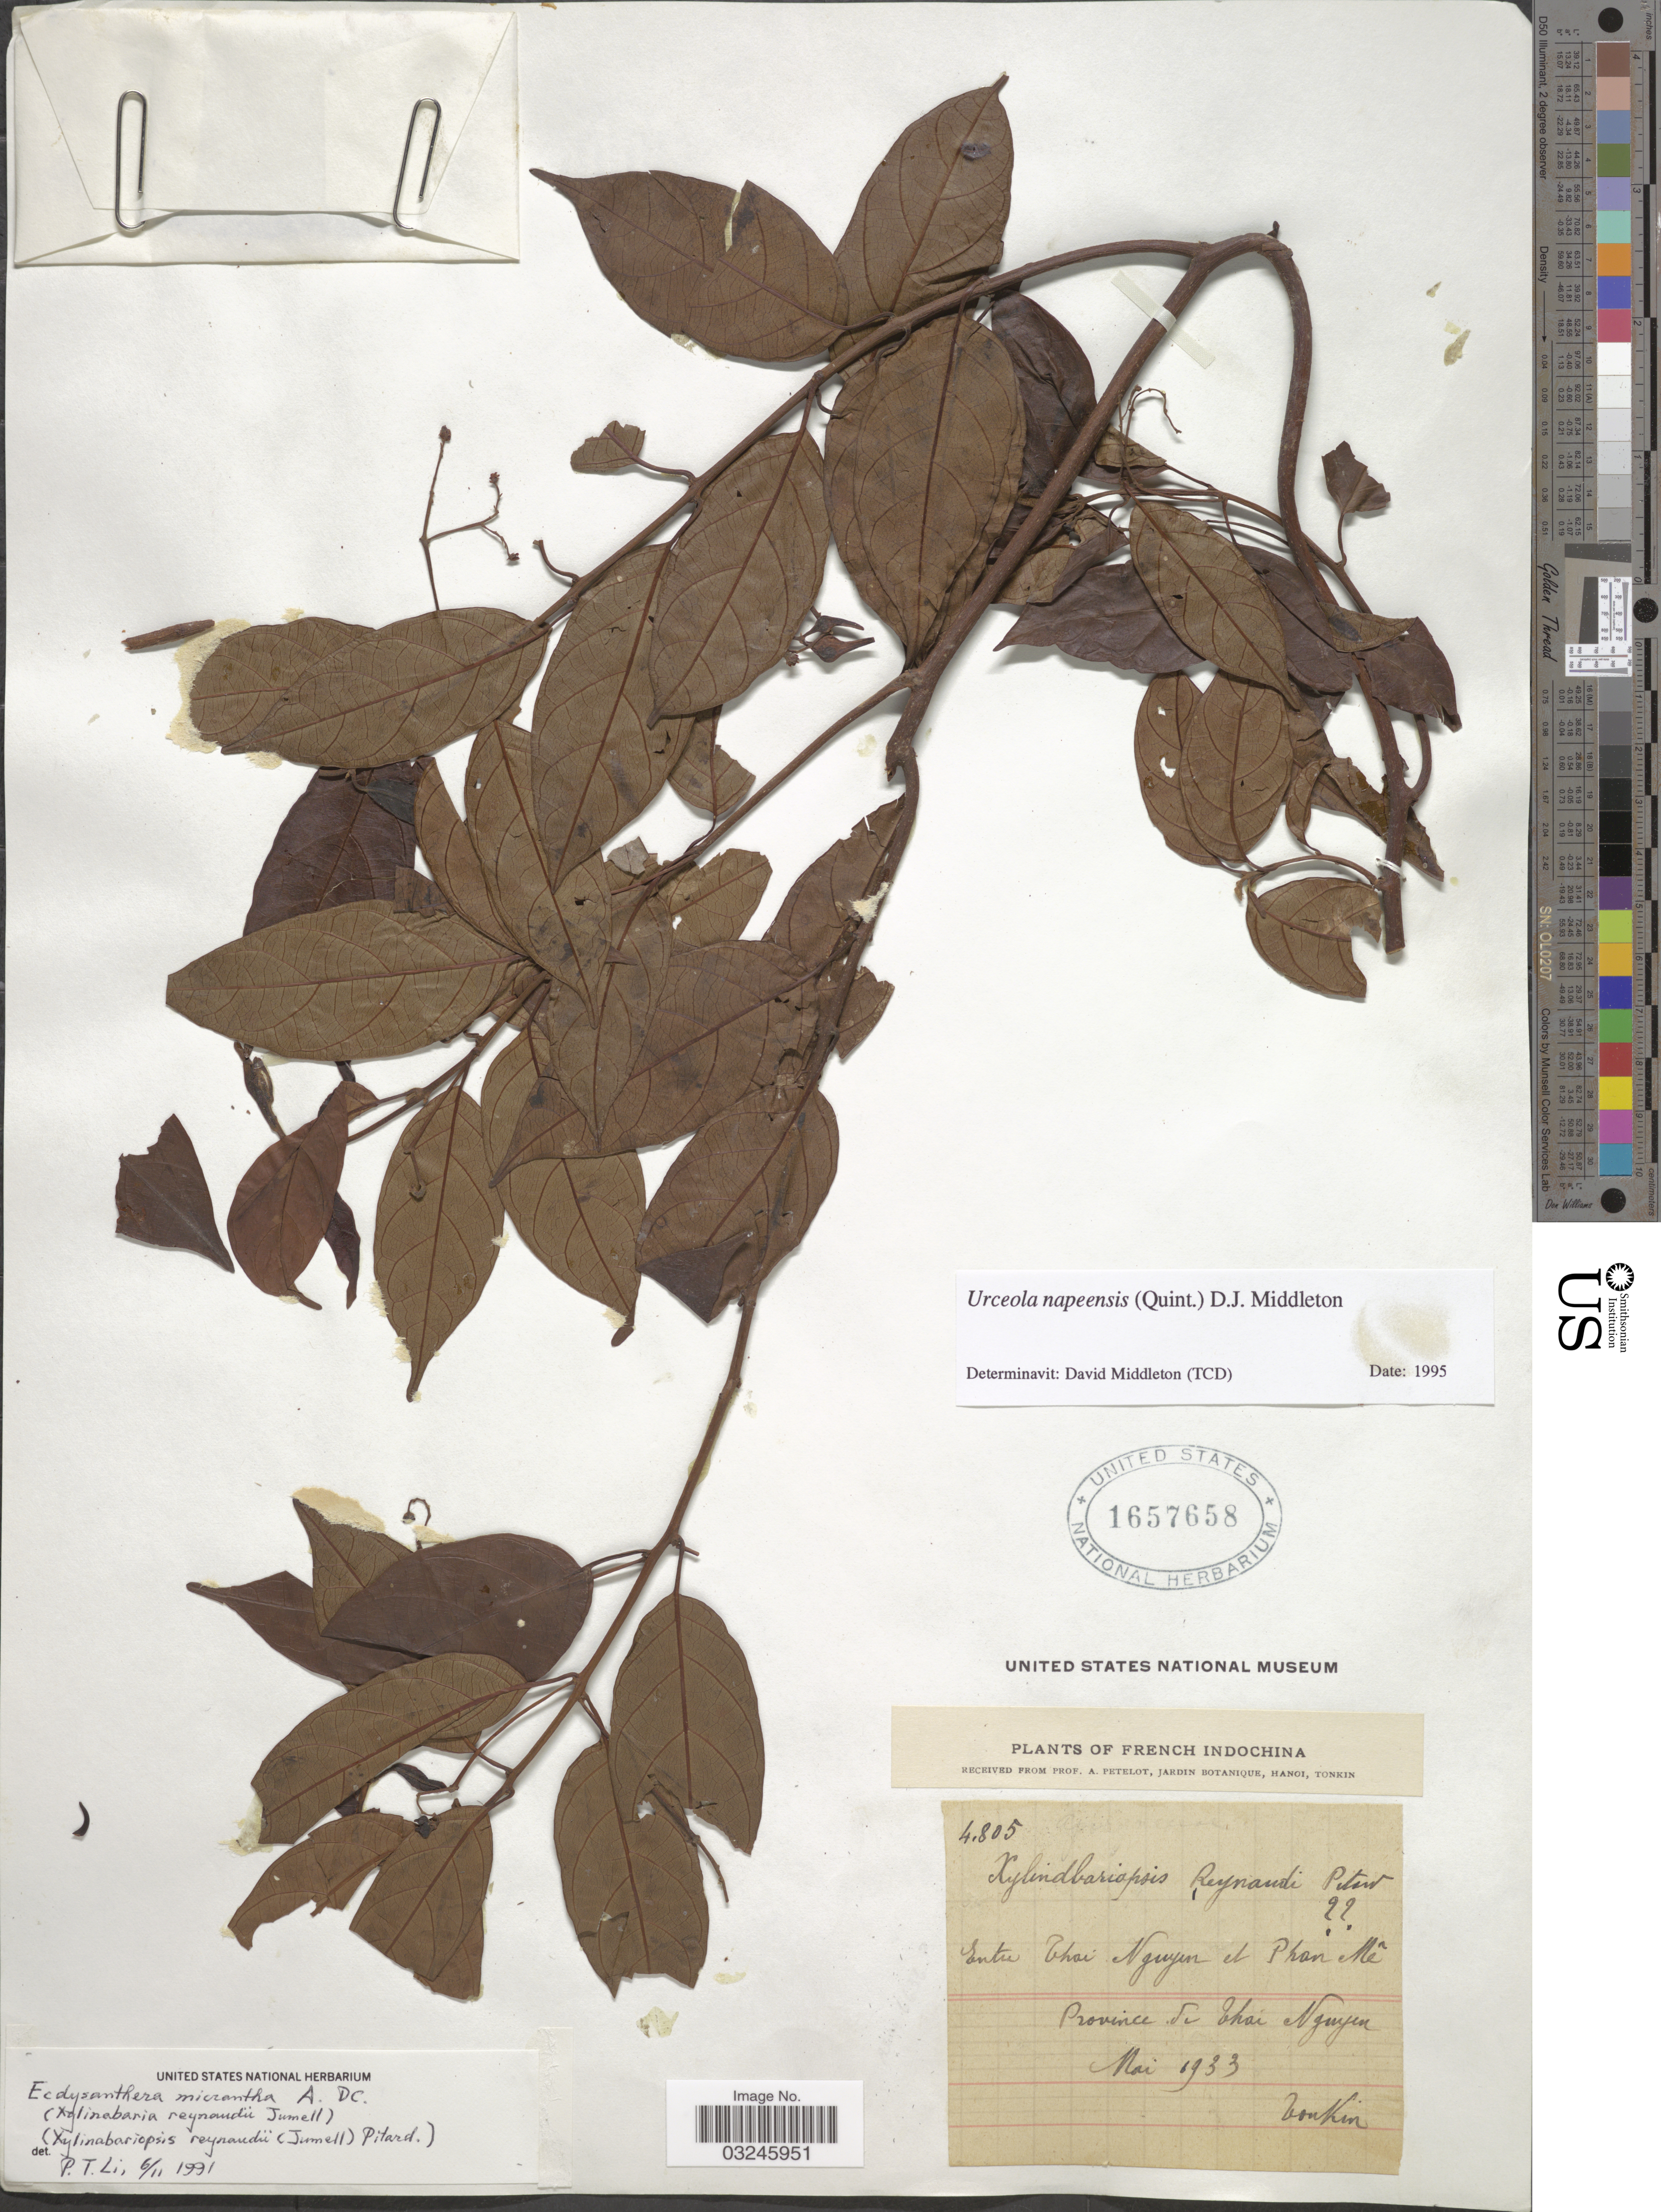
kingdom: Plantae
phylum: Tracheophyta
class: Magnoliopsida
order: Gentianales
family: Apocynaceae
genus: Urceola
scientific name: Urceola napeensis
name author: (Quintaret) D.J. Middleton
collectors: P. A. Pételot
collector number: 4805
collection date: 1933-05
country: Vietnam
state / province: Thai Nguyen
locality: French IndoChina, Entre Thai Nguyen et Phan Mê [interpreted], Province de bhai [interpreted] Nguyen.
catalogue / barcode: US 1657658